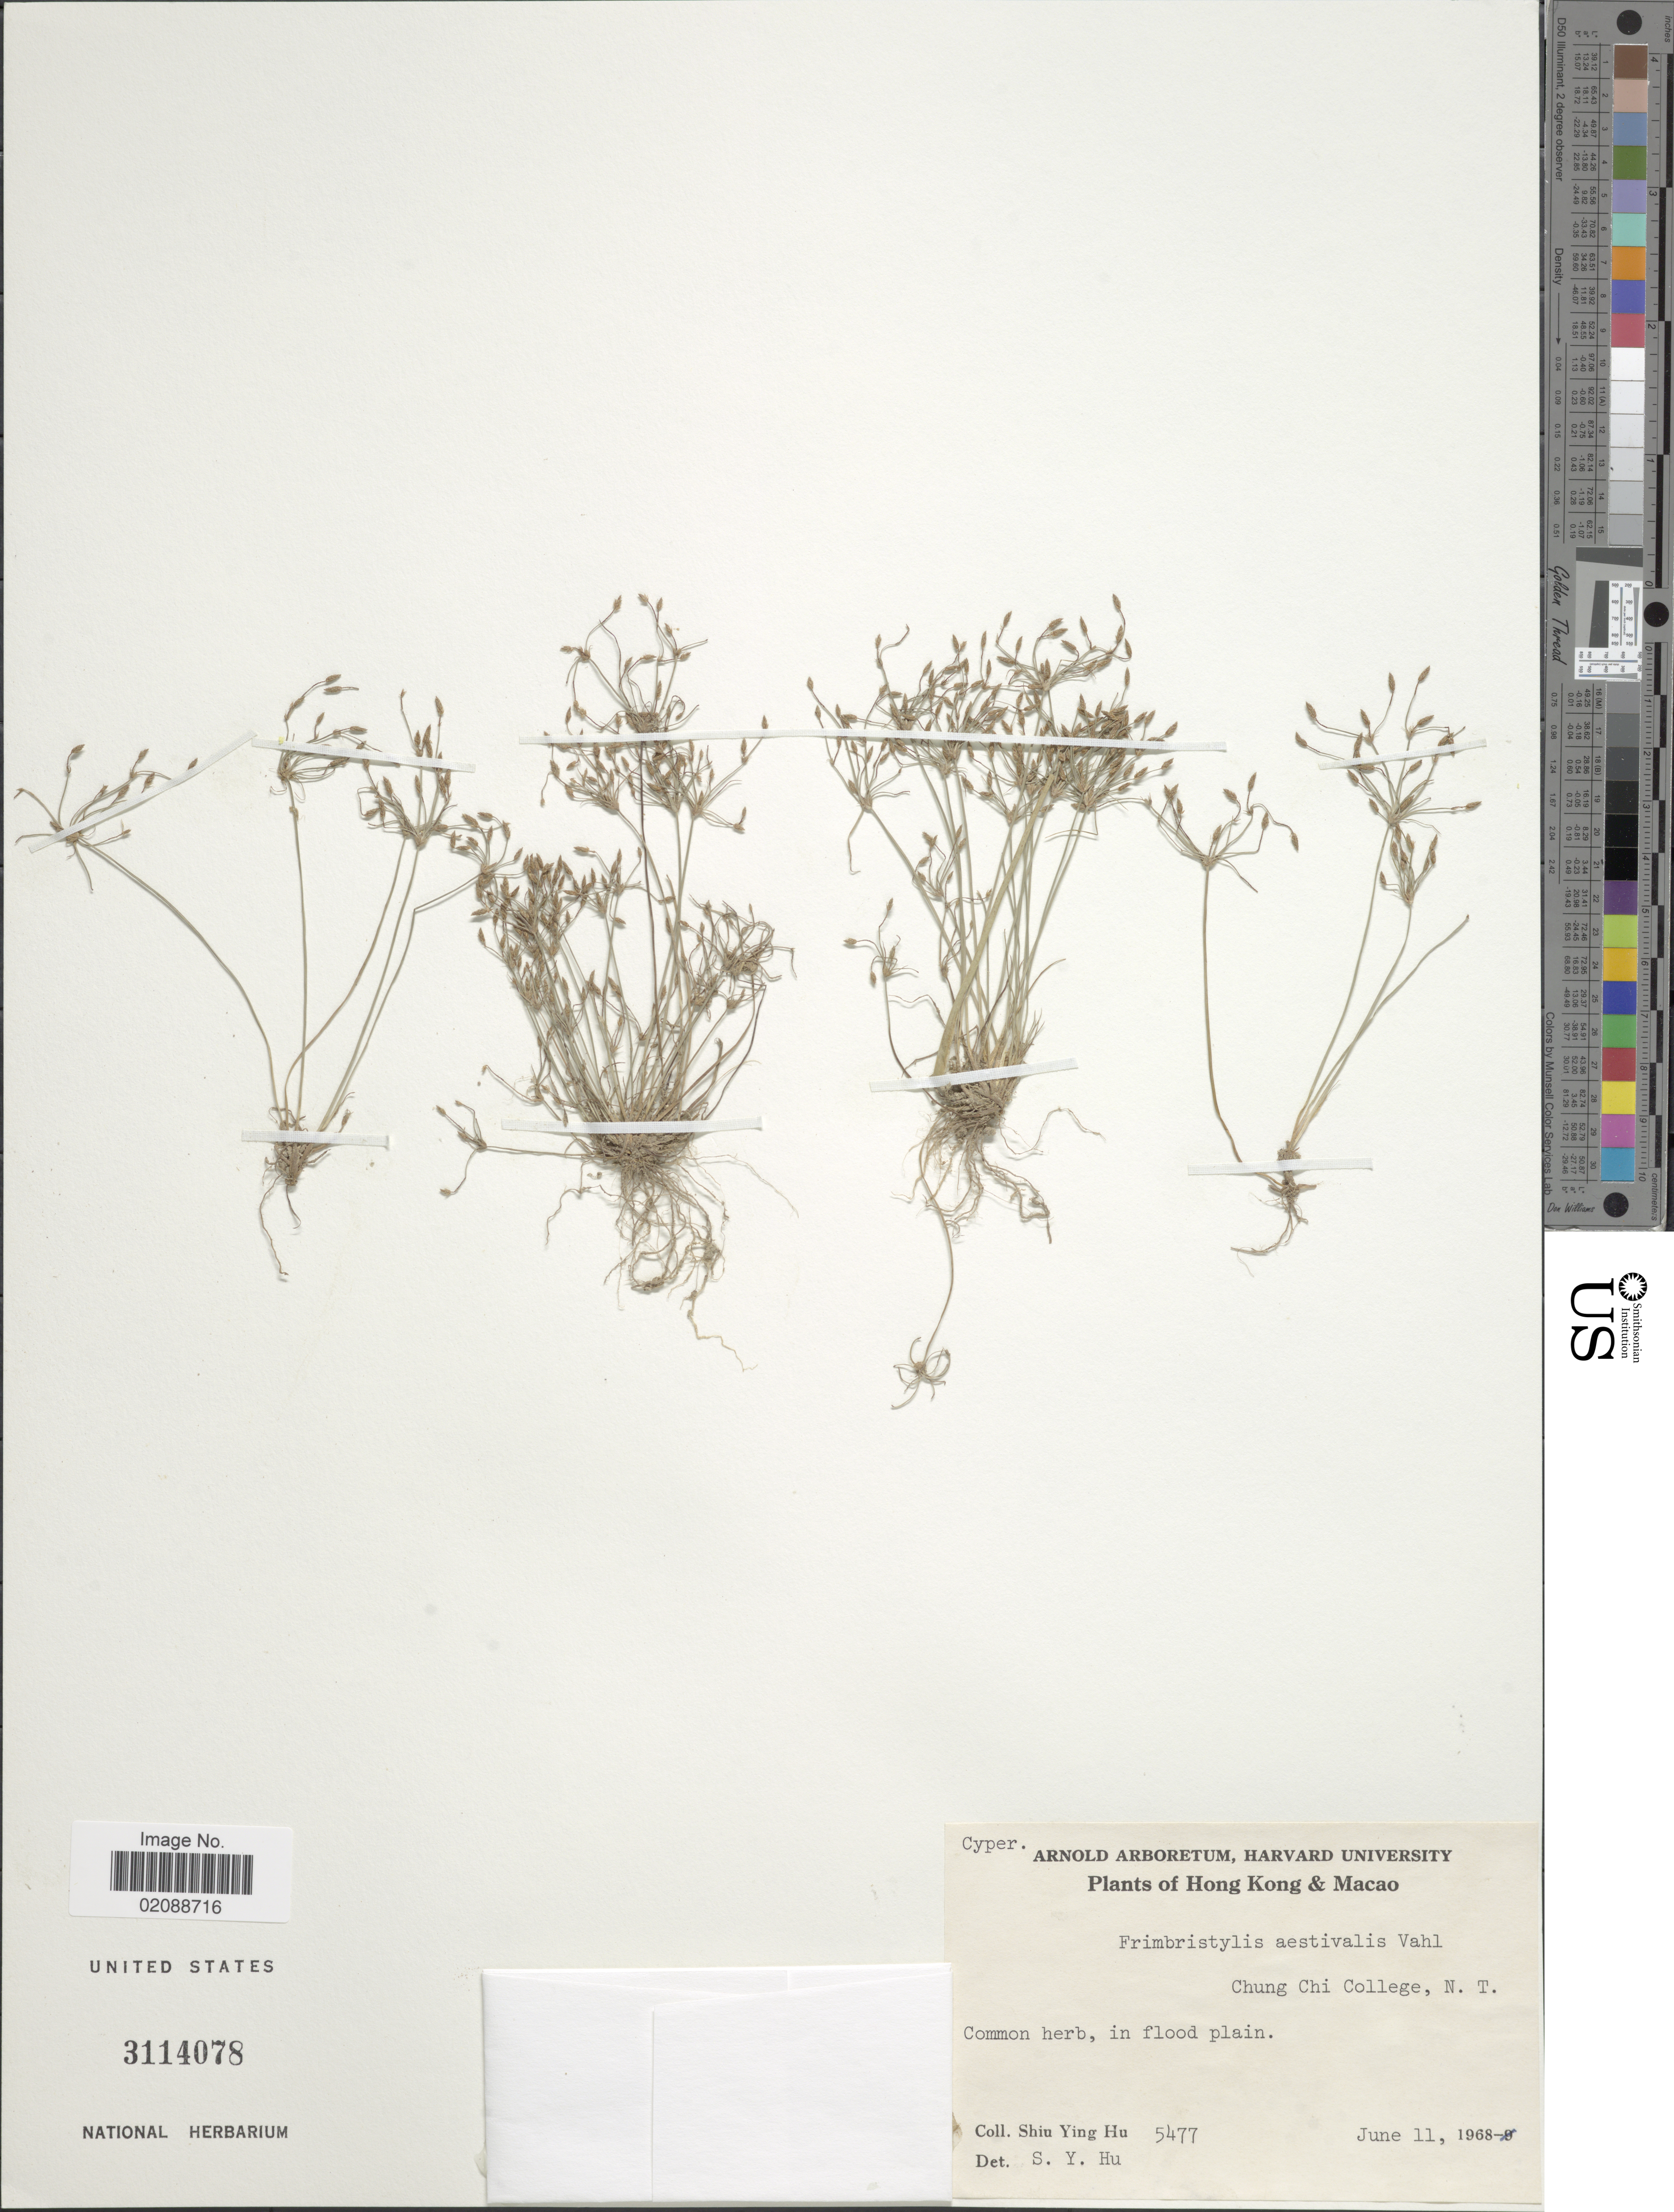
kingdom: Plantae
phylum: Tracheophyta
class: Liliopsida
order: Poales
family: Cyperaceae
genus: Fimbristylis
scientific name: Fimbristylis aestivalis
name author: (Retz.) Vahl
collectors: S. Y. Hu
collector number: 5477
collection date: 1968-06-11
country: China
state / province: Hong Kong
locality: Hong Kong & Macao, Chung Chi College, N.T.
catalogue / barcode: US 3114078